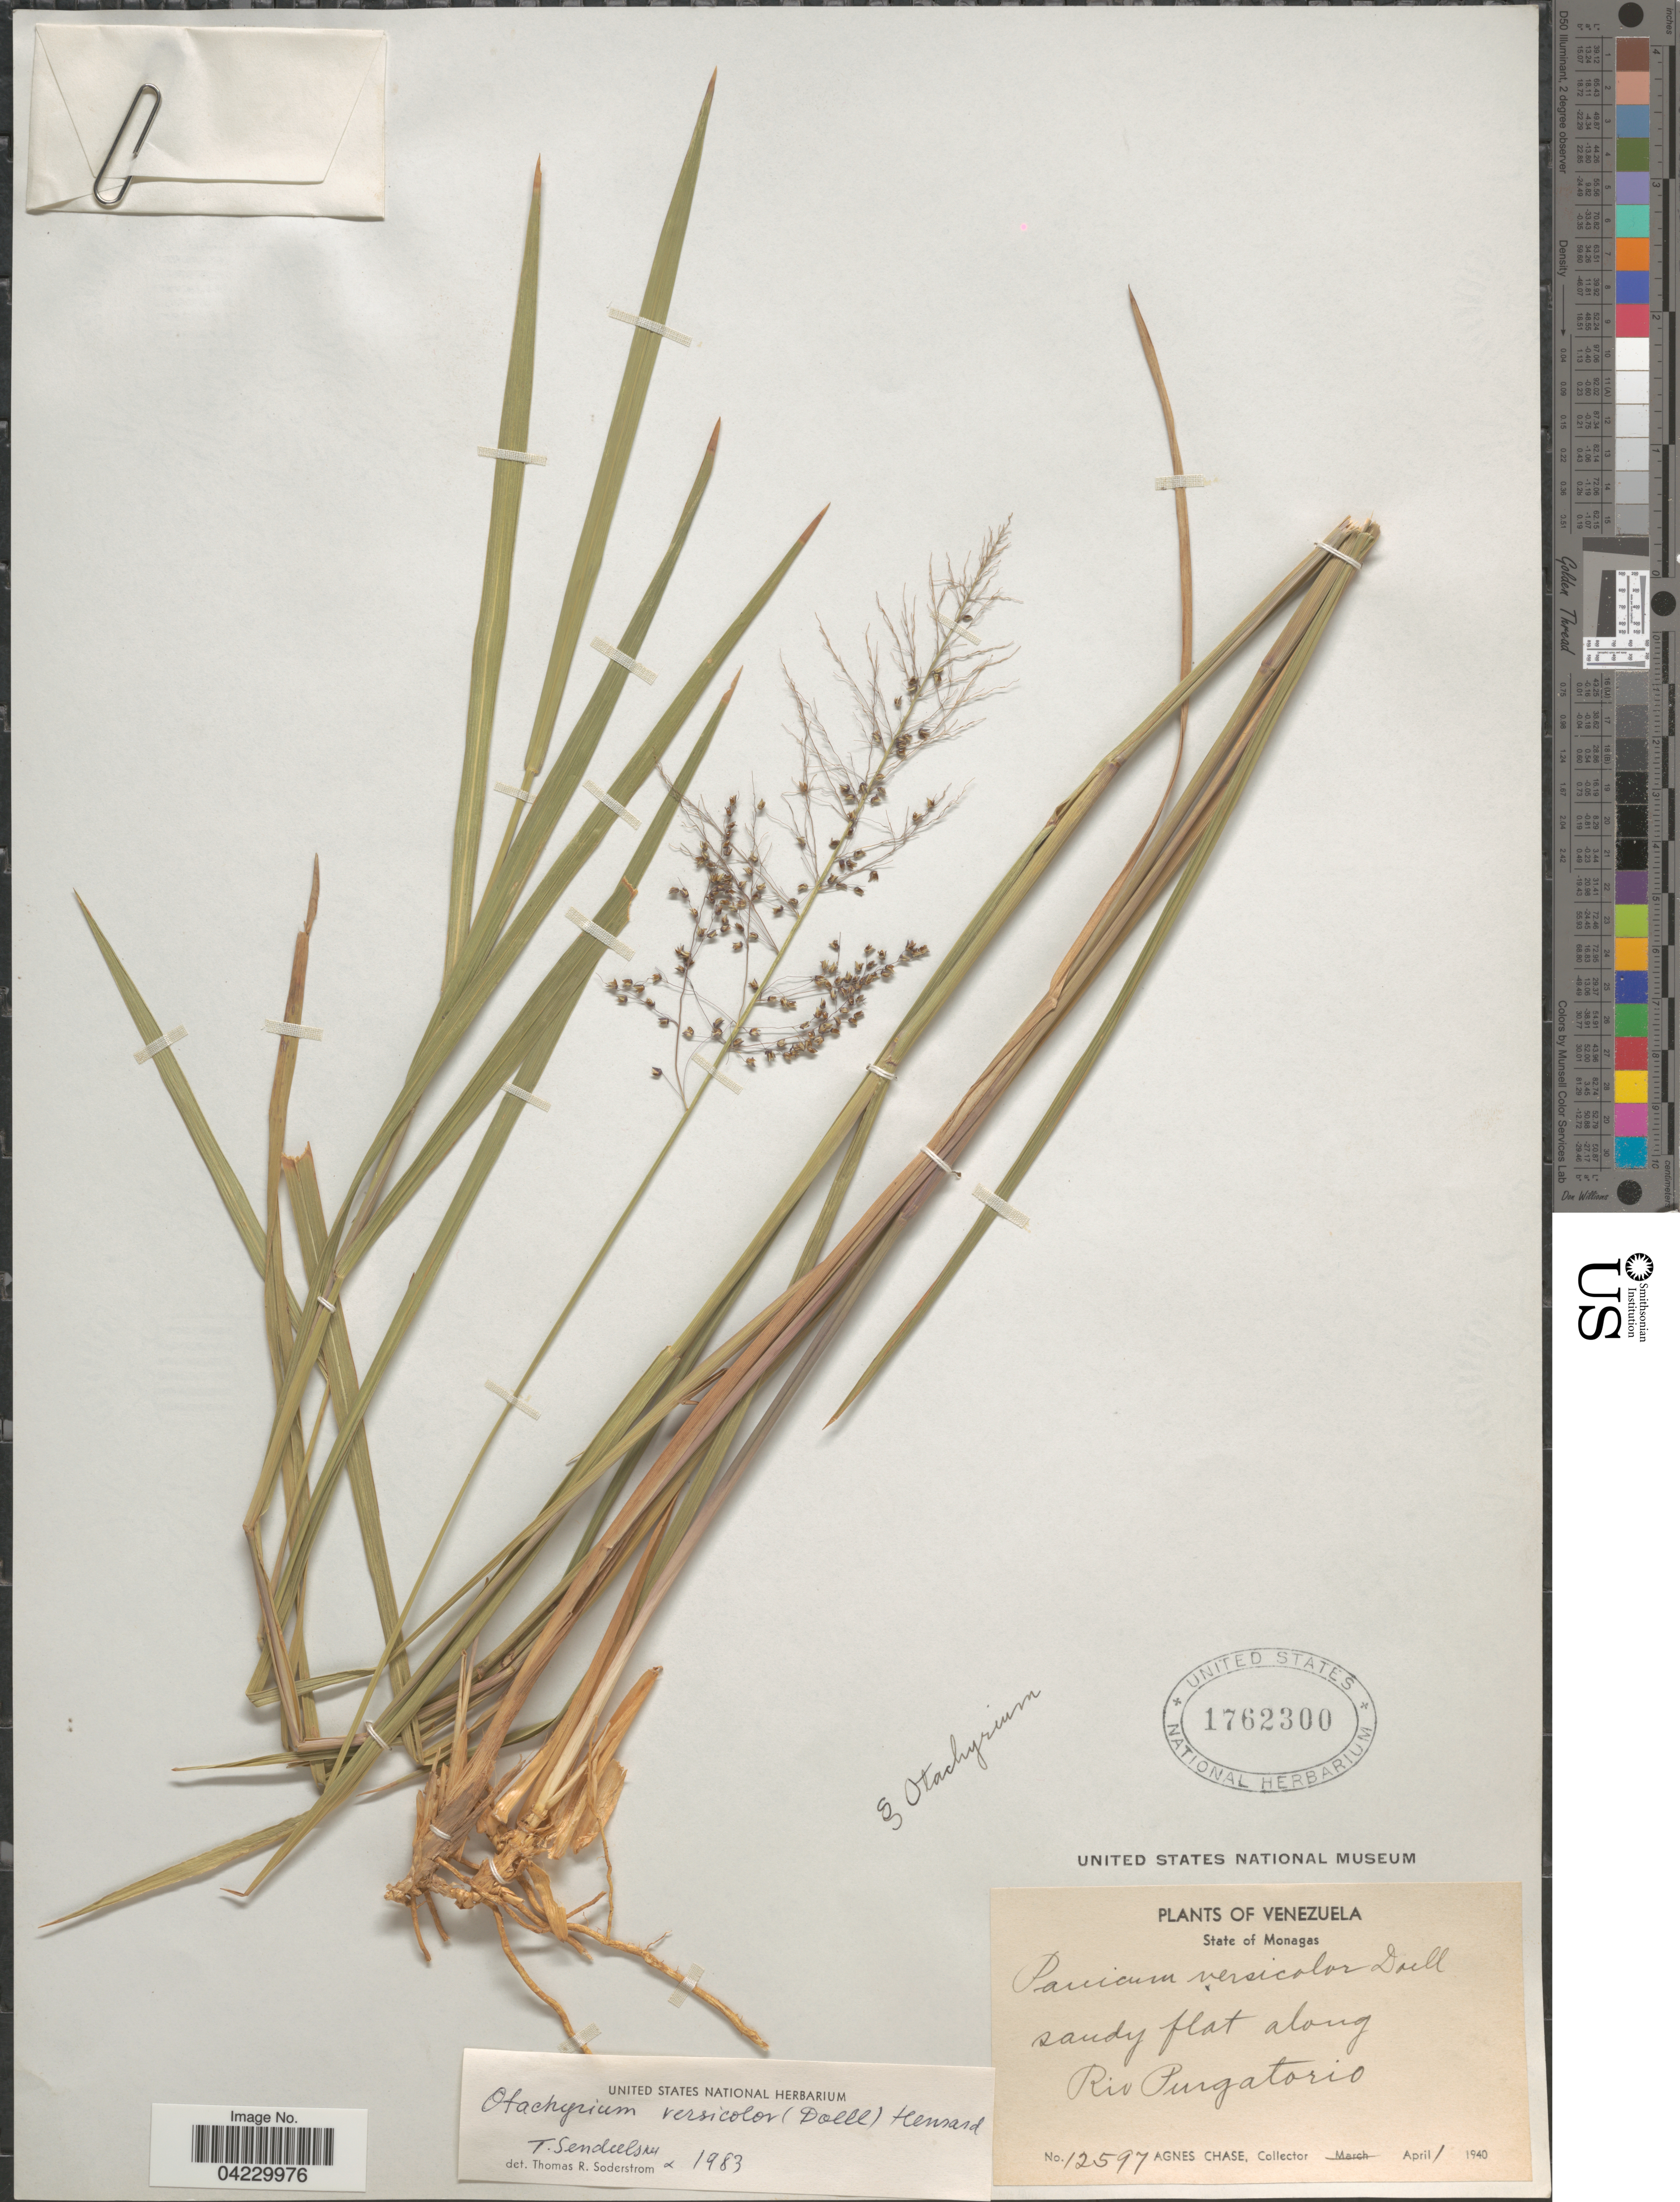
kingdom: Plantae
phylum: Tracheophyta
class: Liliopsida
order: Poales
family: Poaceae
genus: Otachyrium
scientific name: Otachyrium versicolor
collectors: A. Chase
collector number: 12597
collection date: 1940-04-01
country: Venezuela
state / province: Monagas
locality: Sandy flat along Rio Purgatorio.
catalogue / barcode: US 1762300